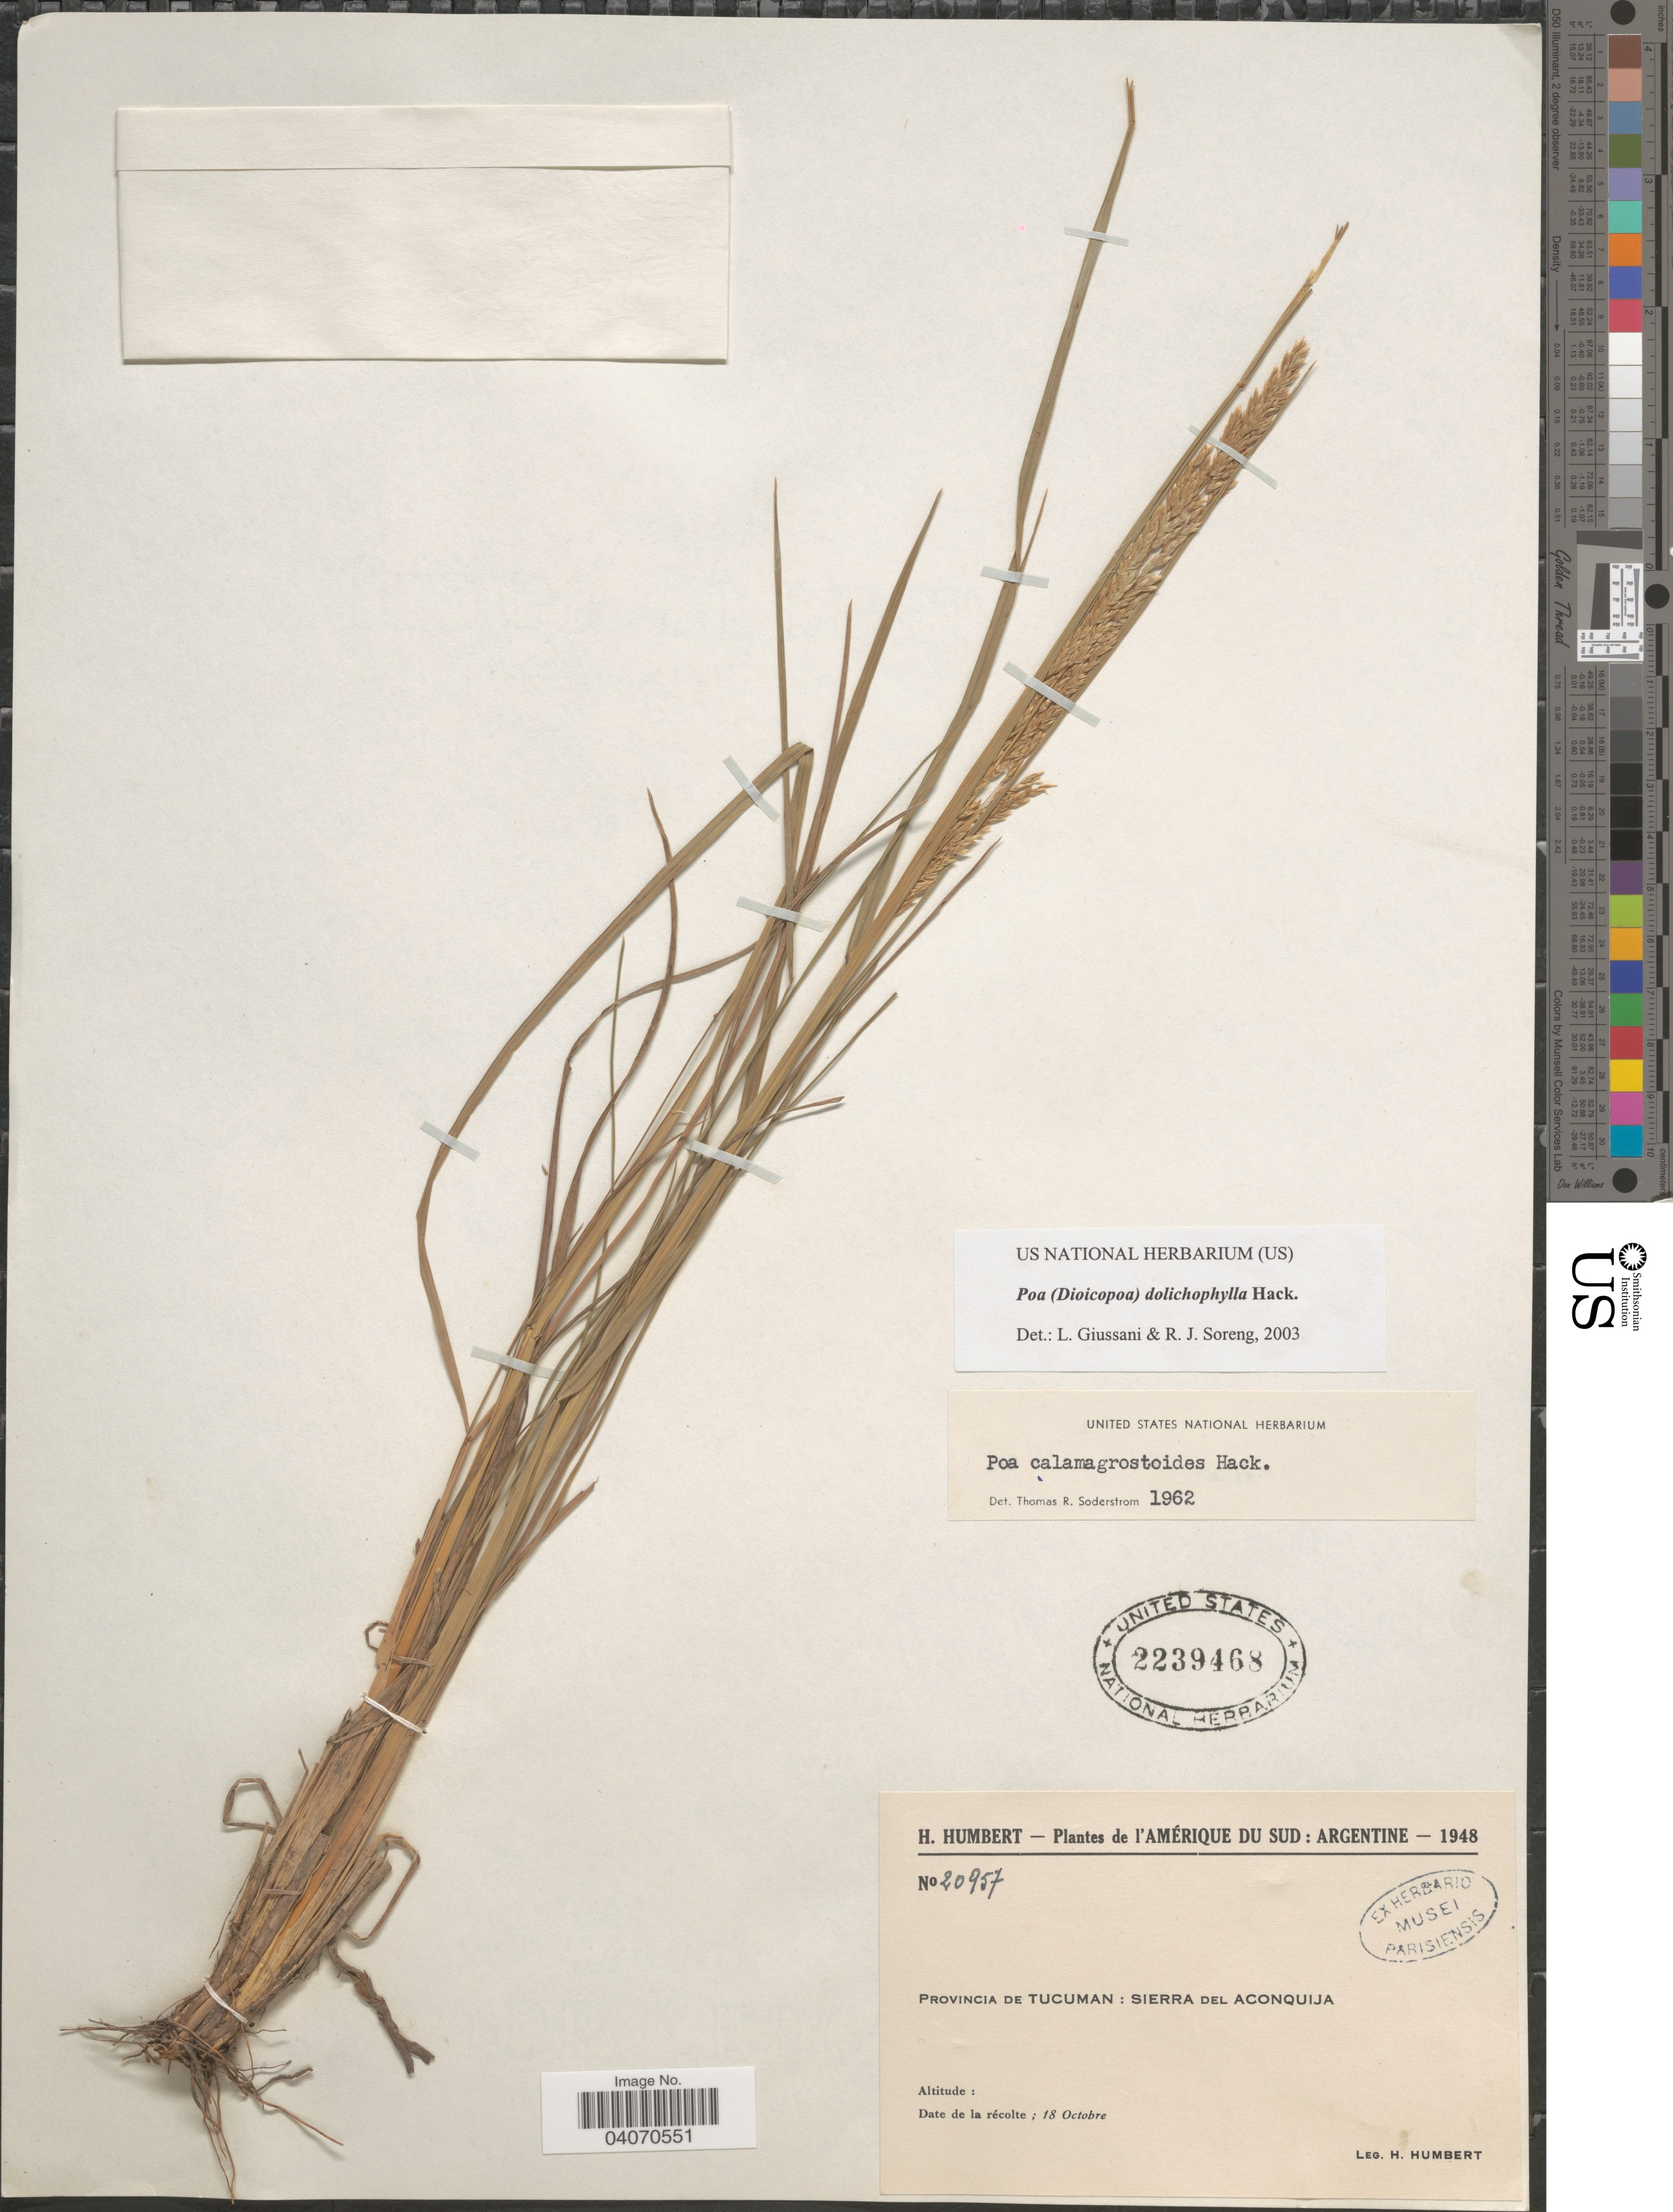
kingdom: Plantae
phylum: Tracheophyta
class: Liliopsida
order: Poales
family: Poaceae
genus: Poa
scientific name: Poa dolichophylla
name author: Hack.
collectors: H. Humbert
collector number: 20957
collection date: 1948-10-18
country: Argentina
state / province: Tucuman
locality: Sierra del Aconquija.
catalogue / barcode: US 2239468